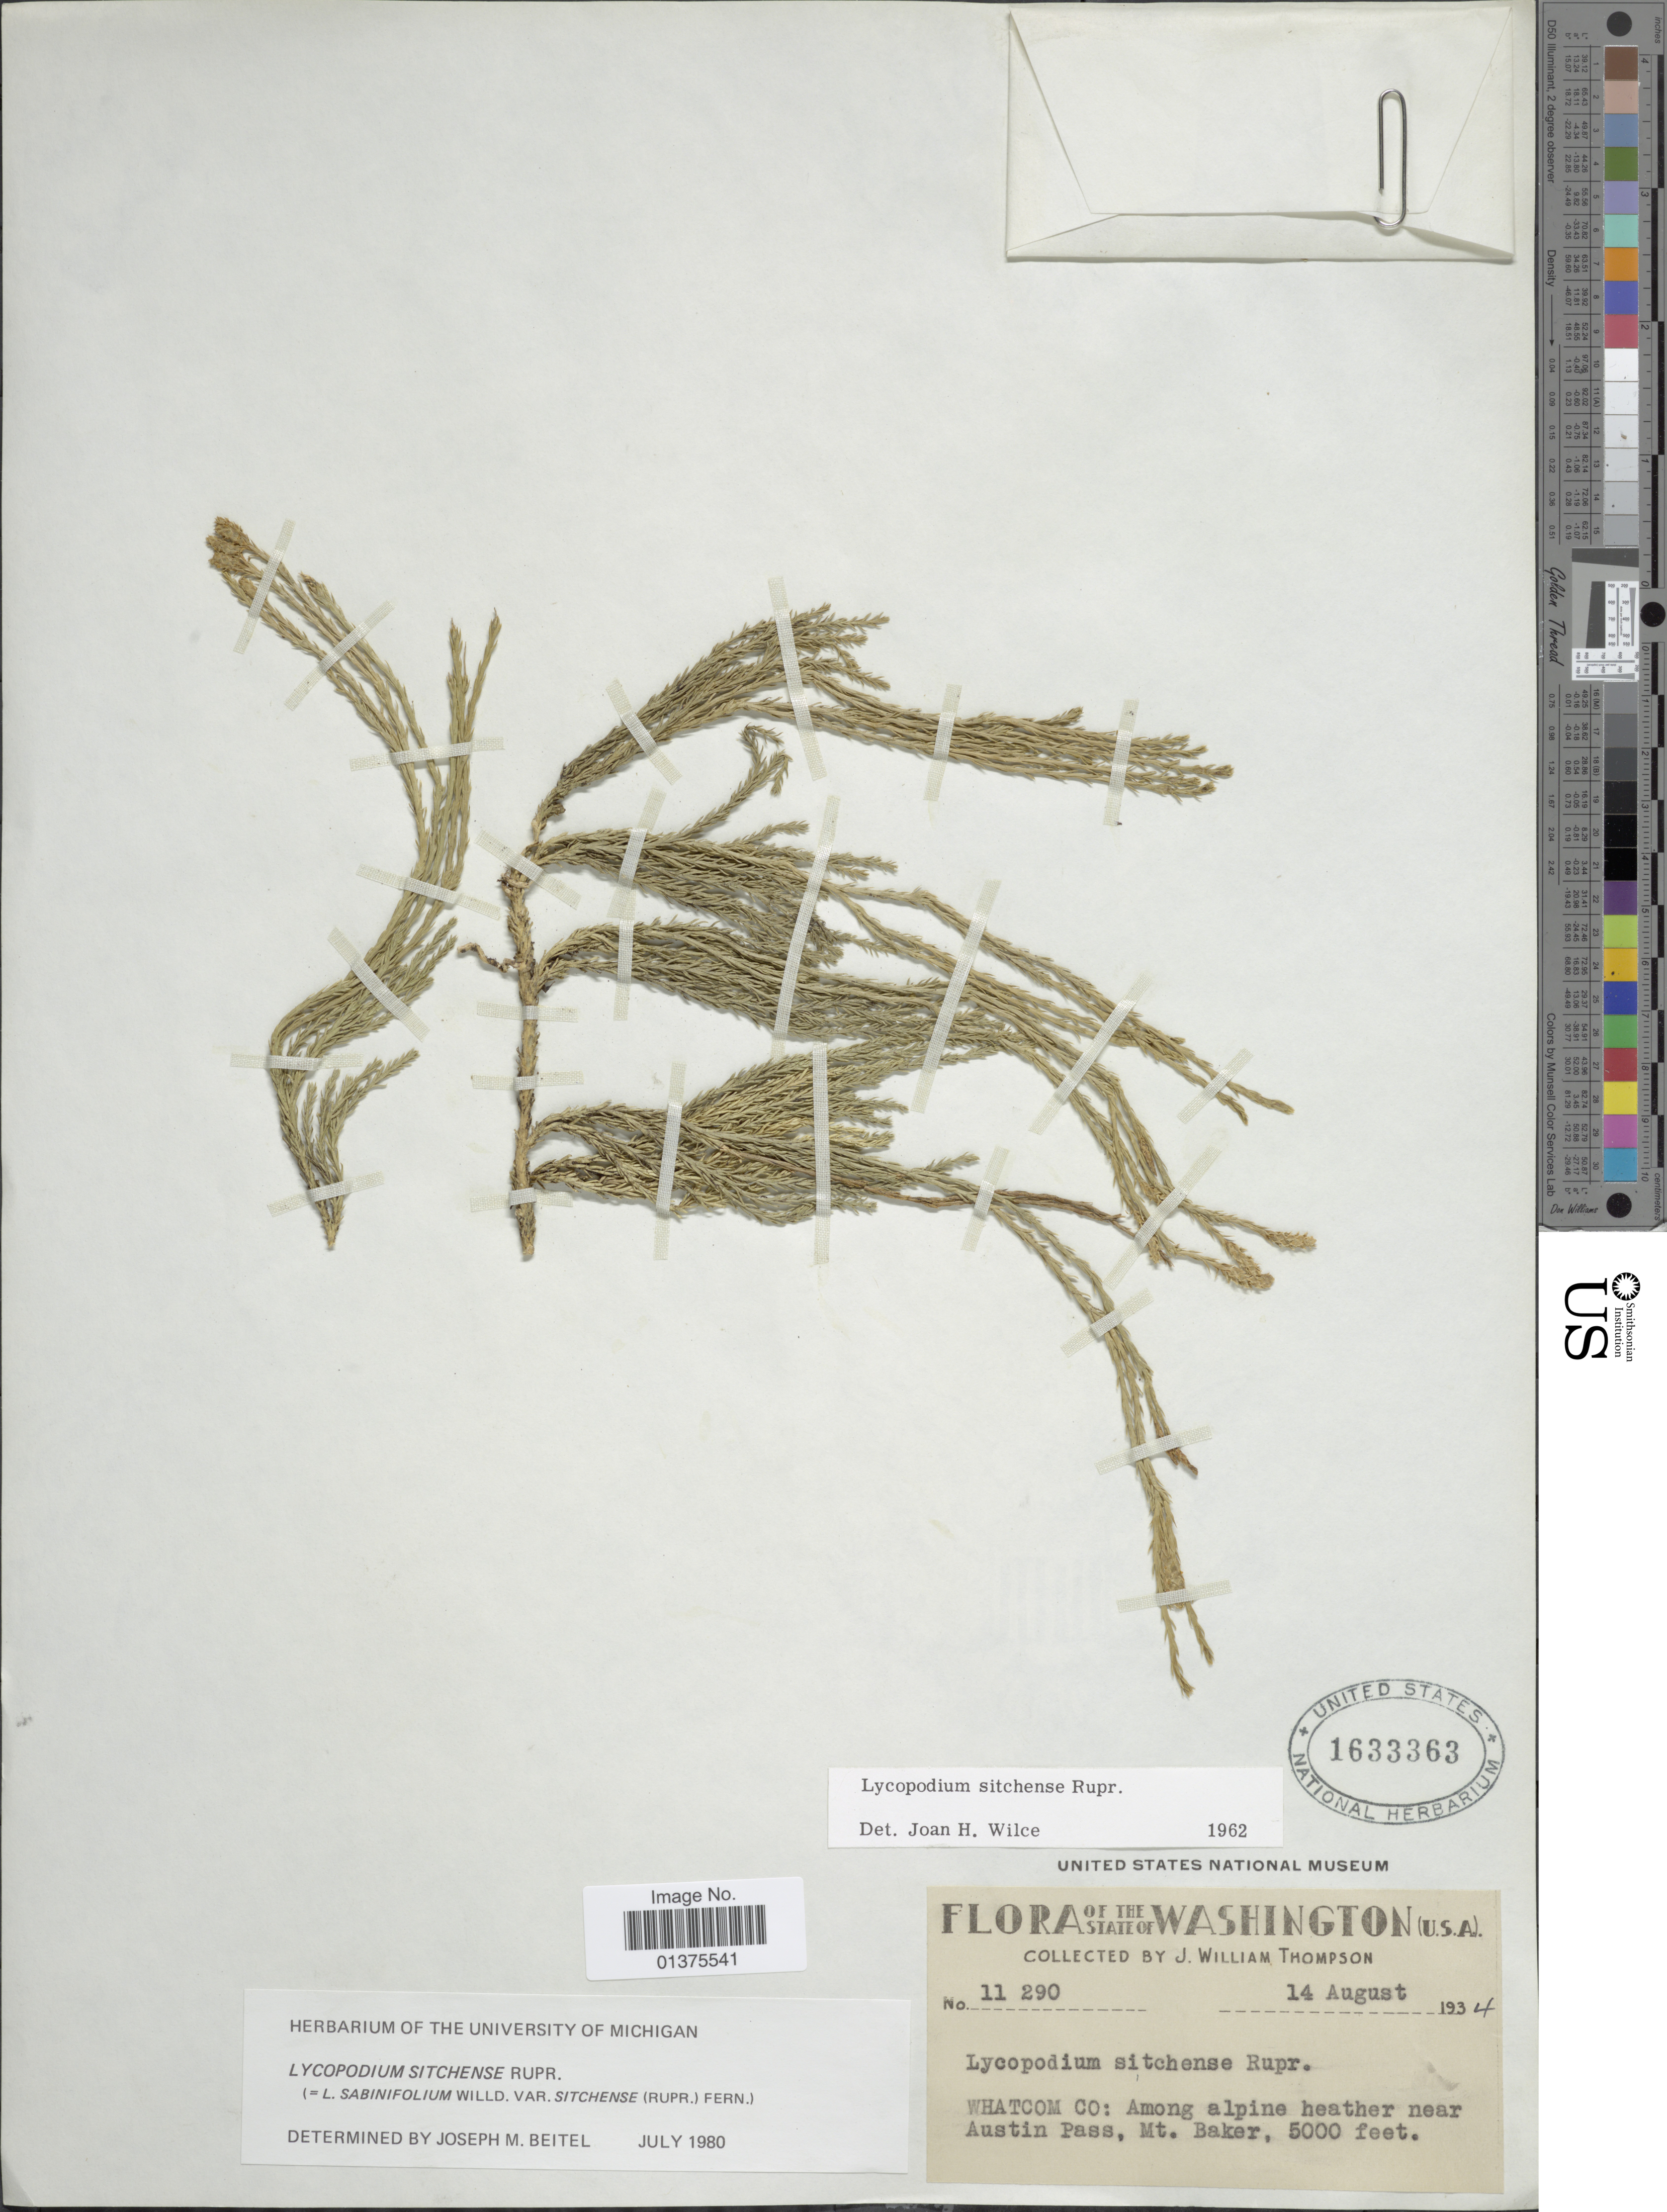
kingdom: Plantae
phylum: Tracheophyta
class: Lycopodiopsida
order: Lycopodiales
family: Lycopodiaceae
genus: Diphasiastrum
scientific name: Diphasiastrum sitchense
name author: (Rupr.) Holub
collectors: J. W. Thompson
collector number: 11290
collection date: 1934-08-14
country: United States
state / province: Washington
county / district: Whatcom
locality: Amonng alpine heather near Austin Pass, Mt. Baker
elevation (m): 1524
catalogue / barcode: US 1633363